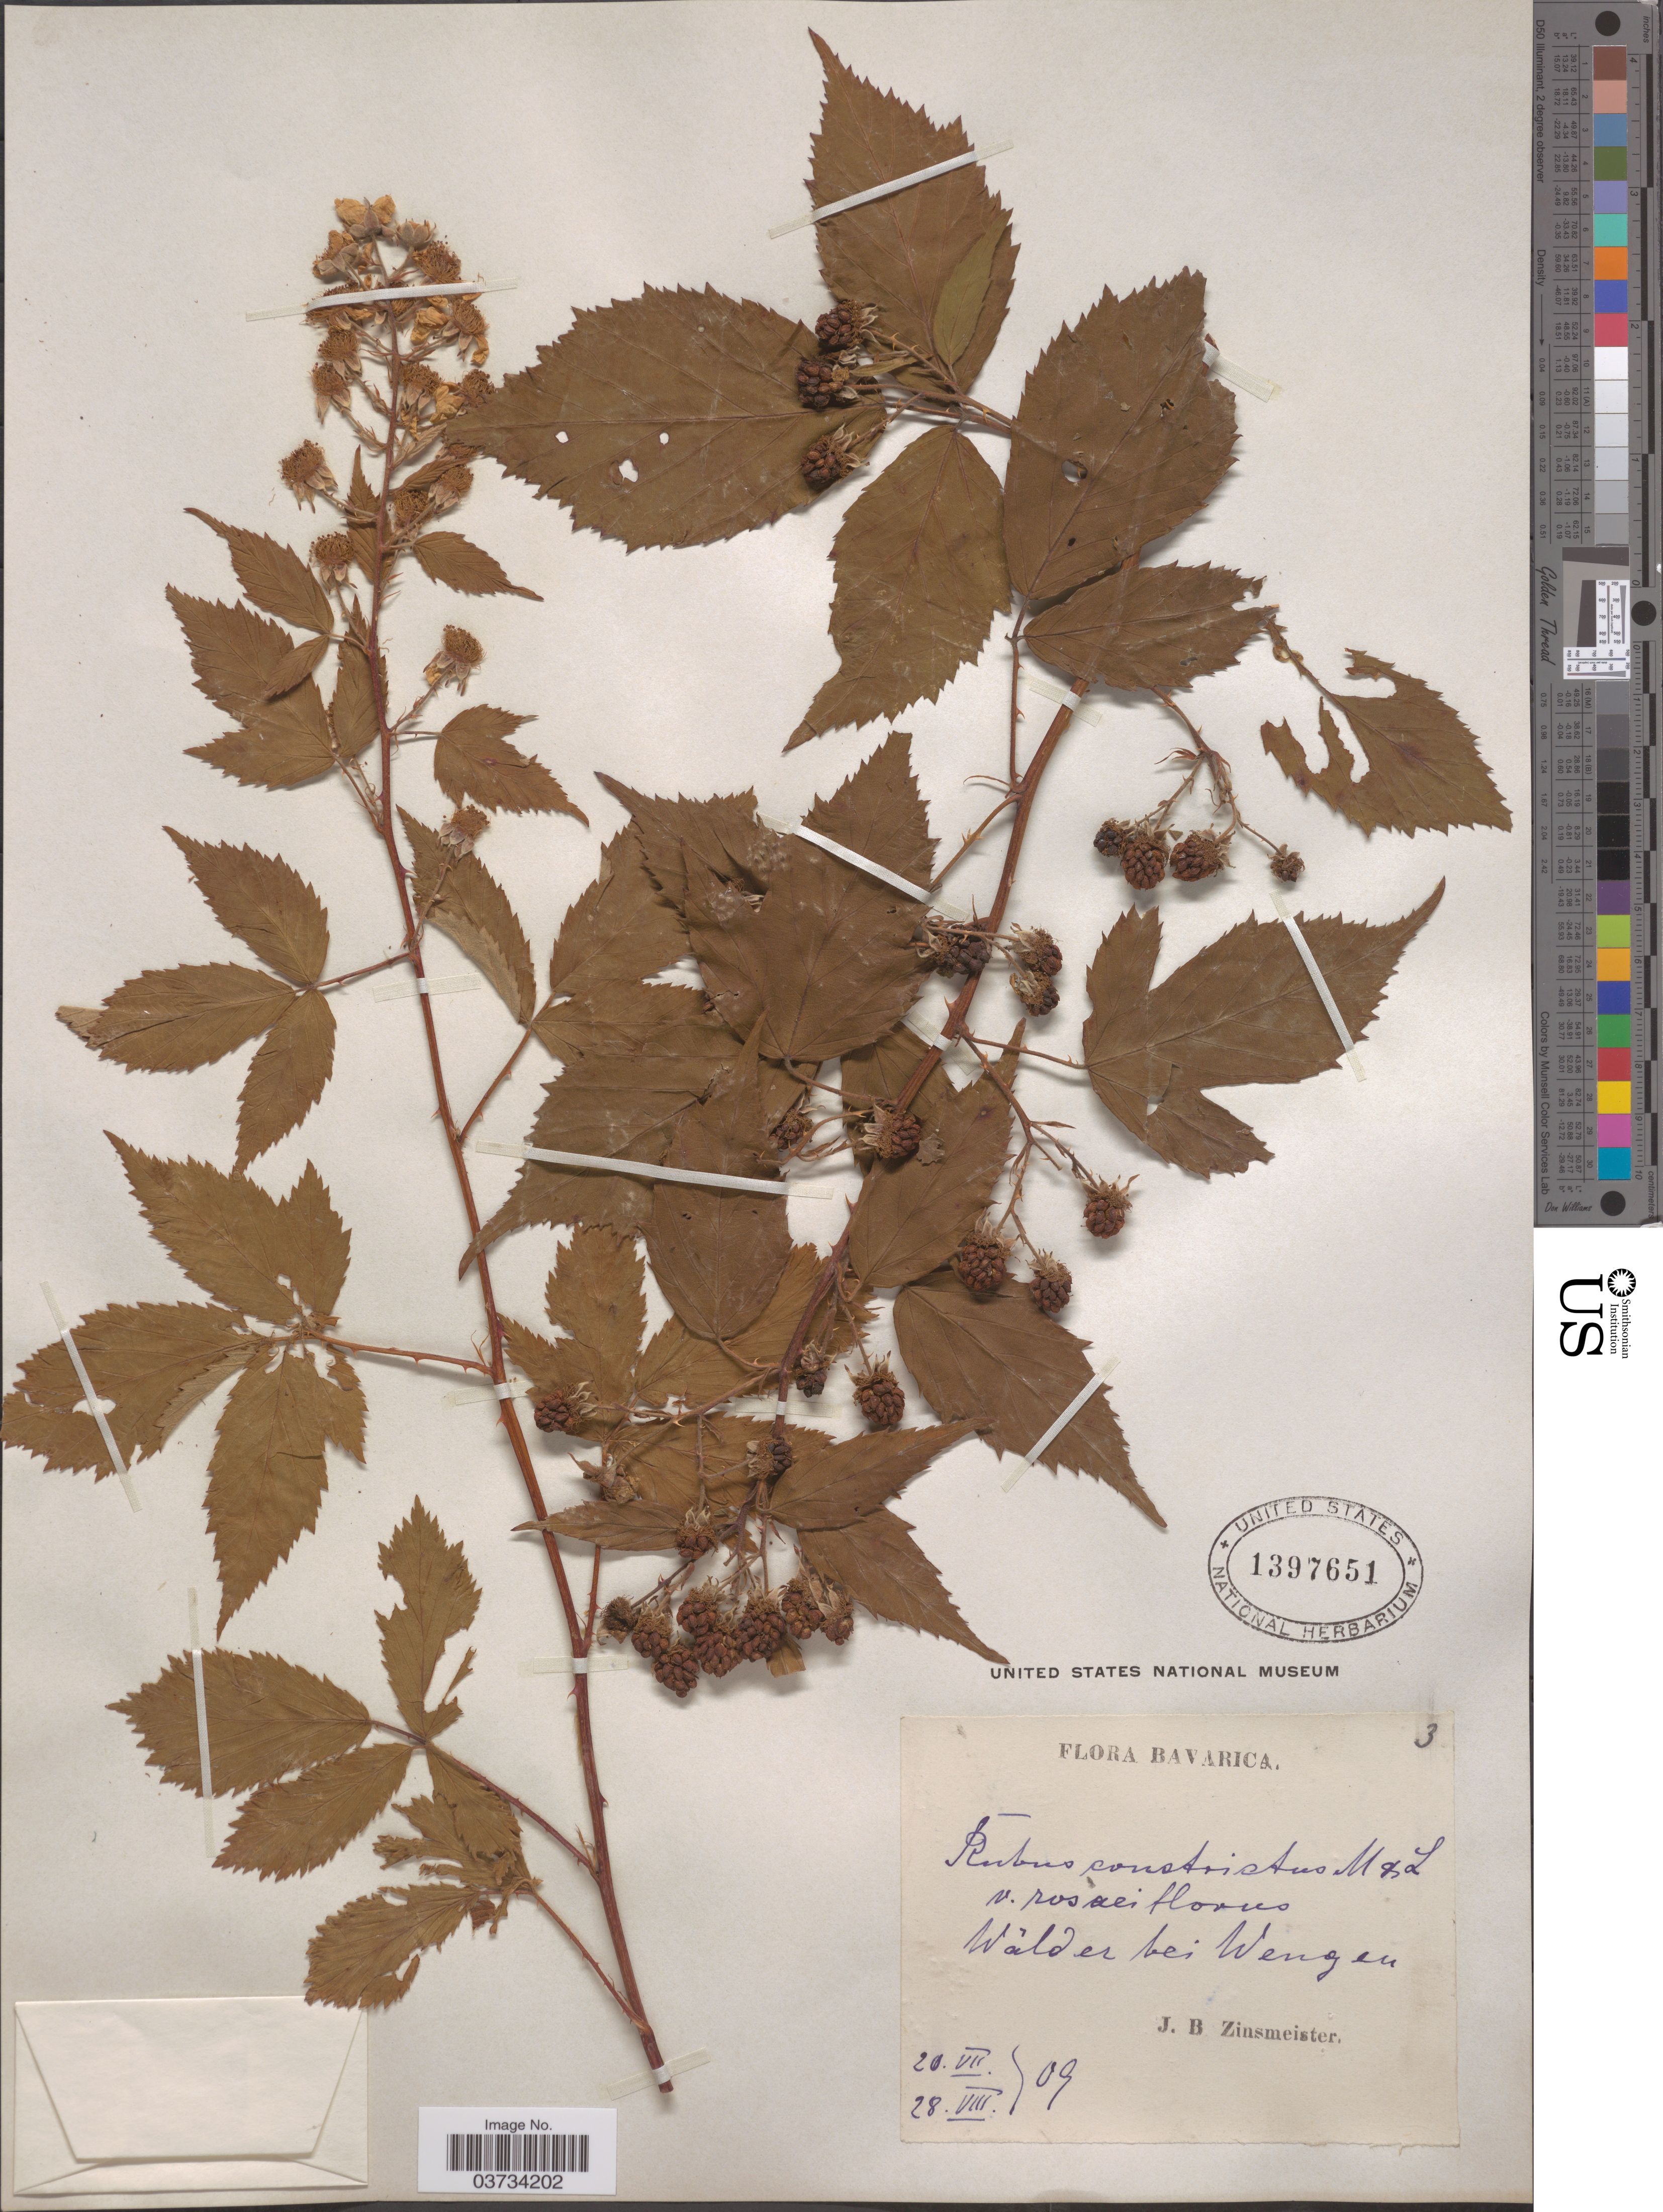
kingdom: Plantae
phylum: Tracheophyta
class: Magnoliopsida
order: Rosales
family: Rosaceae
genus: Rubus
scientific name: Rubus constrictus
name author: Lefèvre & P.J. Müll.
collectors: J. Zinsmeister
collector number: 3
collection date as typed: Transcribed d/m/y: 20/7/9 to 28/8/9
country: Germany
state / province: Bayern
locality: Bavarica. Wálder bei Wengen.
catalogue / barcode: US 1397651